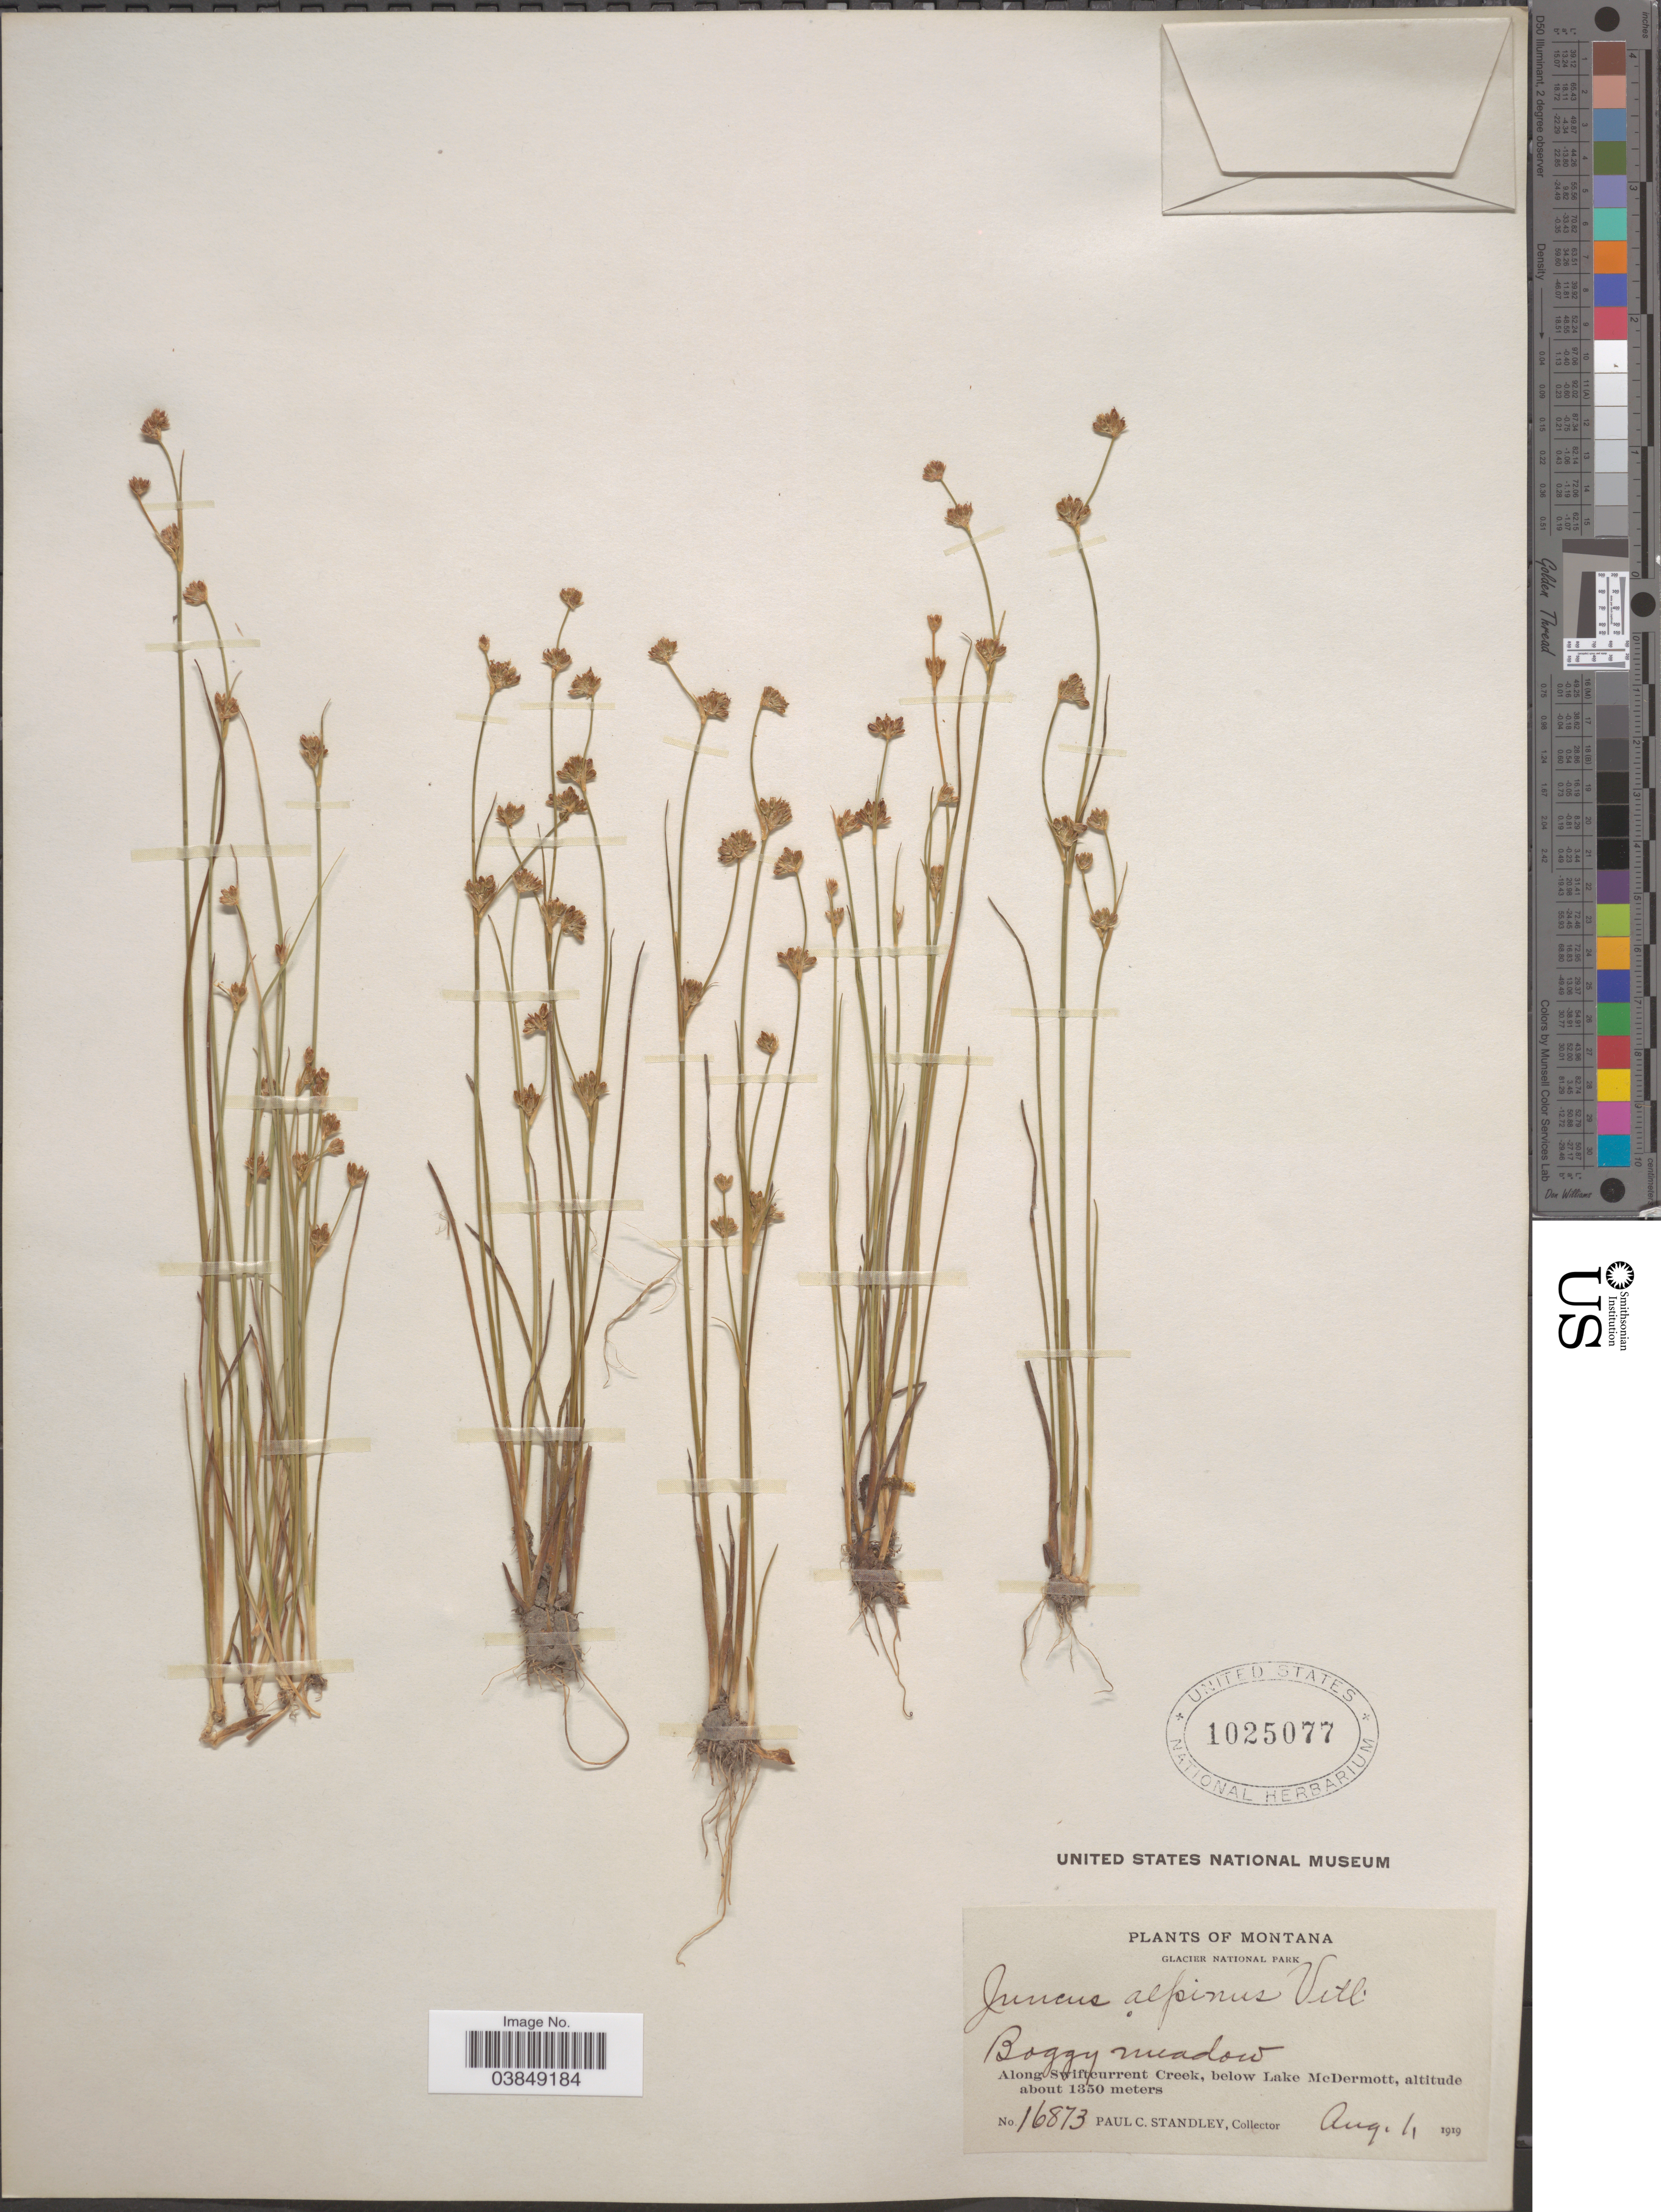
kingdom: Plantae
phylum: Tracheophyta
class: Liliopsida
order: Poales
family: Juncaceae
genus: Juncus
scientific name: Juncus alpinus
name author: Vill.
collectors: P. C. Standley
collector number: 16873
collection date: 1919-08-04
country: United States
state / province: Montana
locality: Glacier National Park. Boggy meadow. Along Swiftcurrent Creek, below Lake McDermott.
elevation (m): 1350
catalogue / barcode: US 1025077